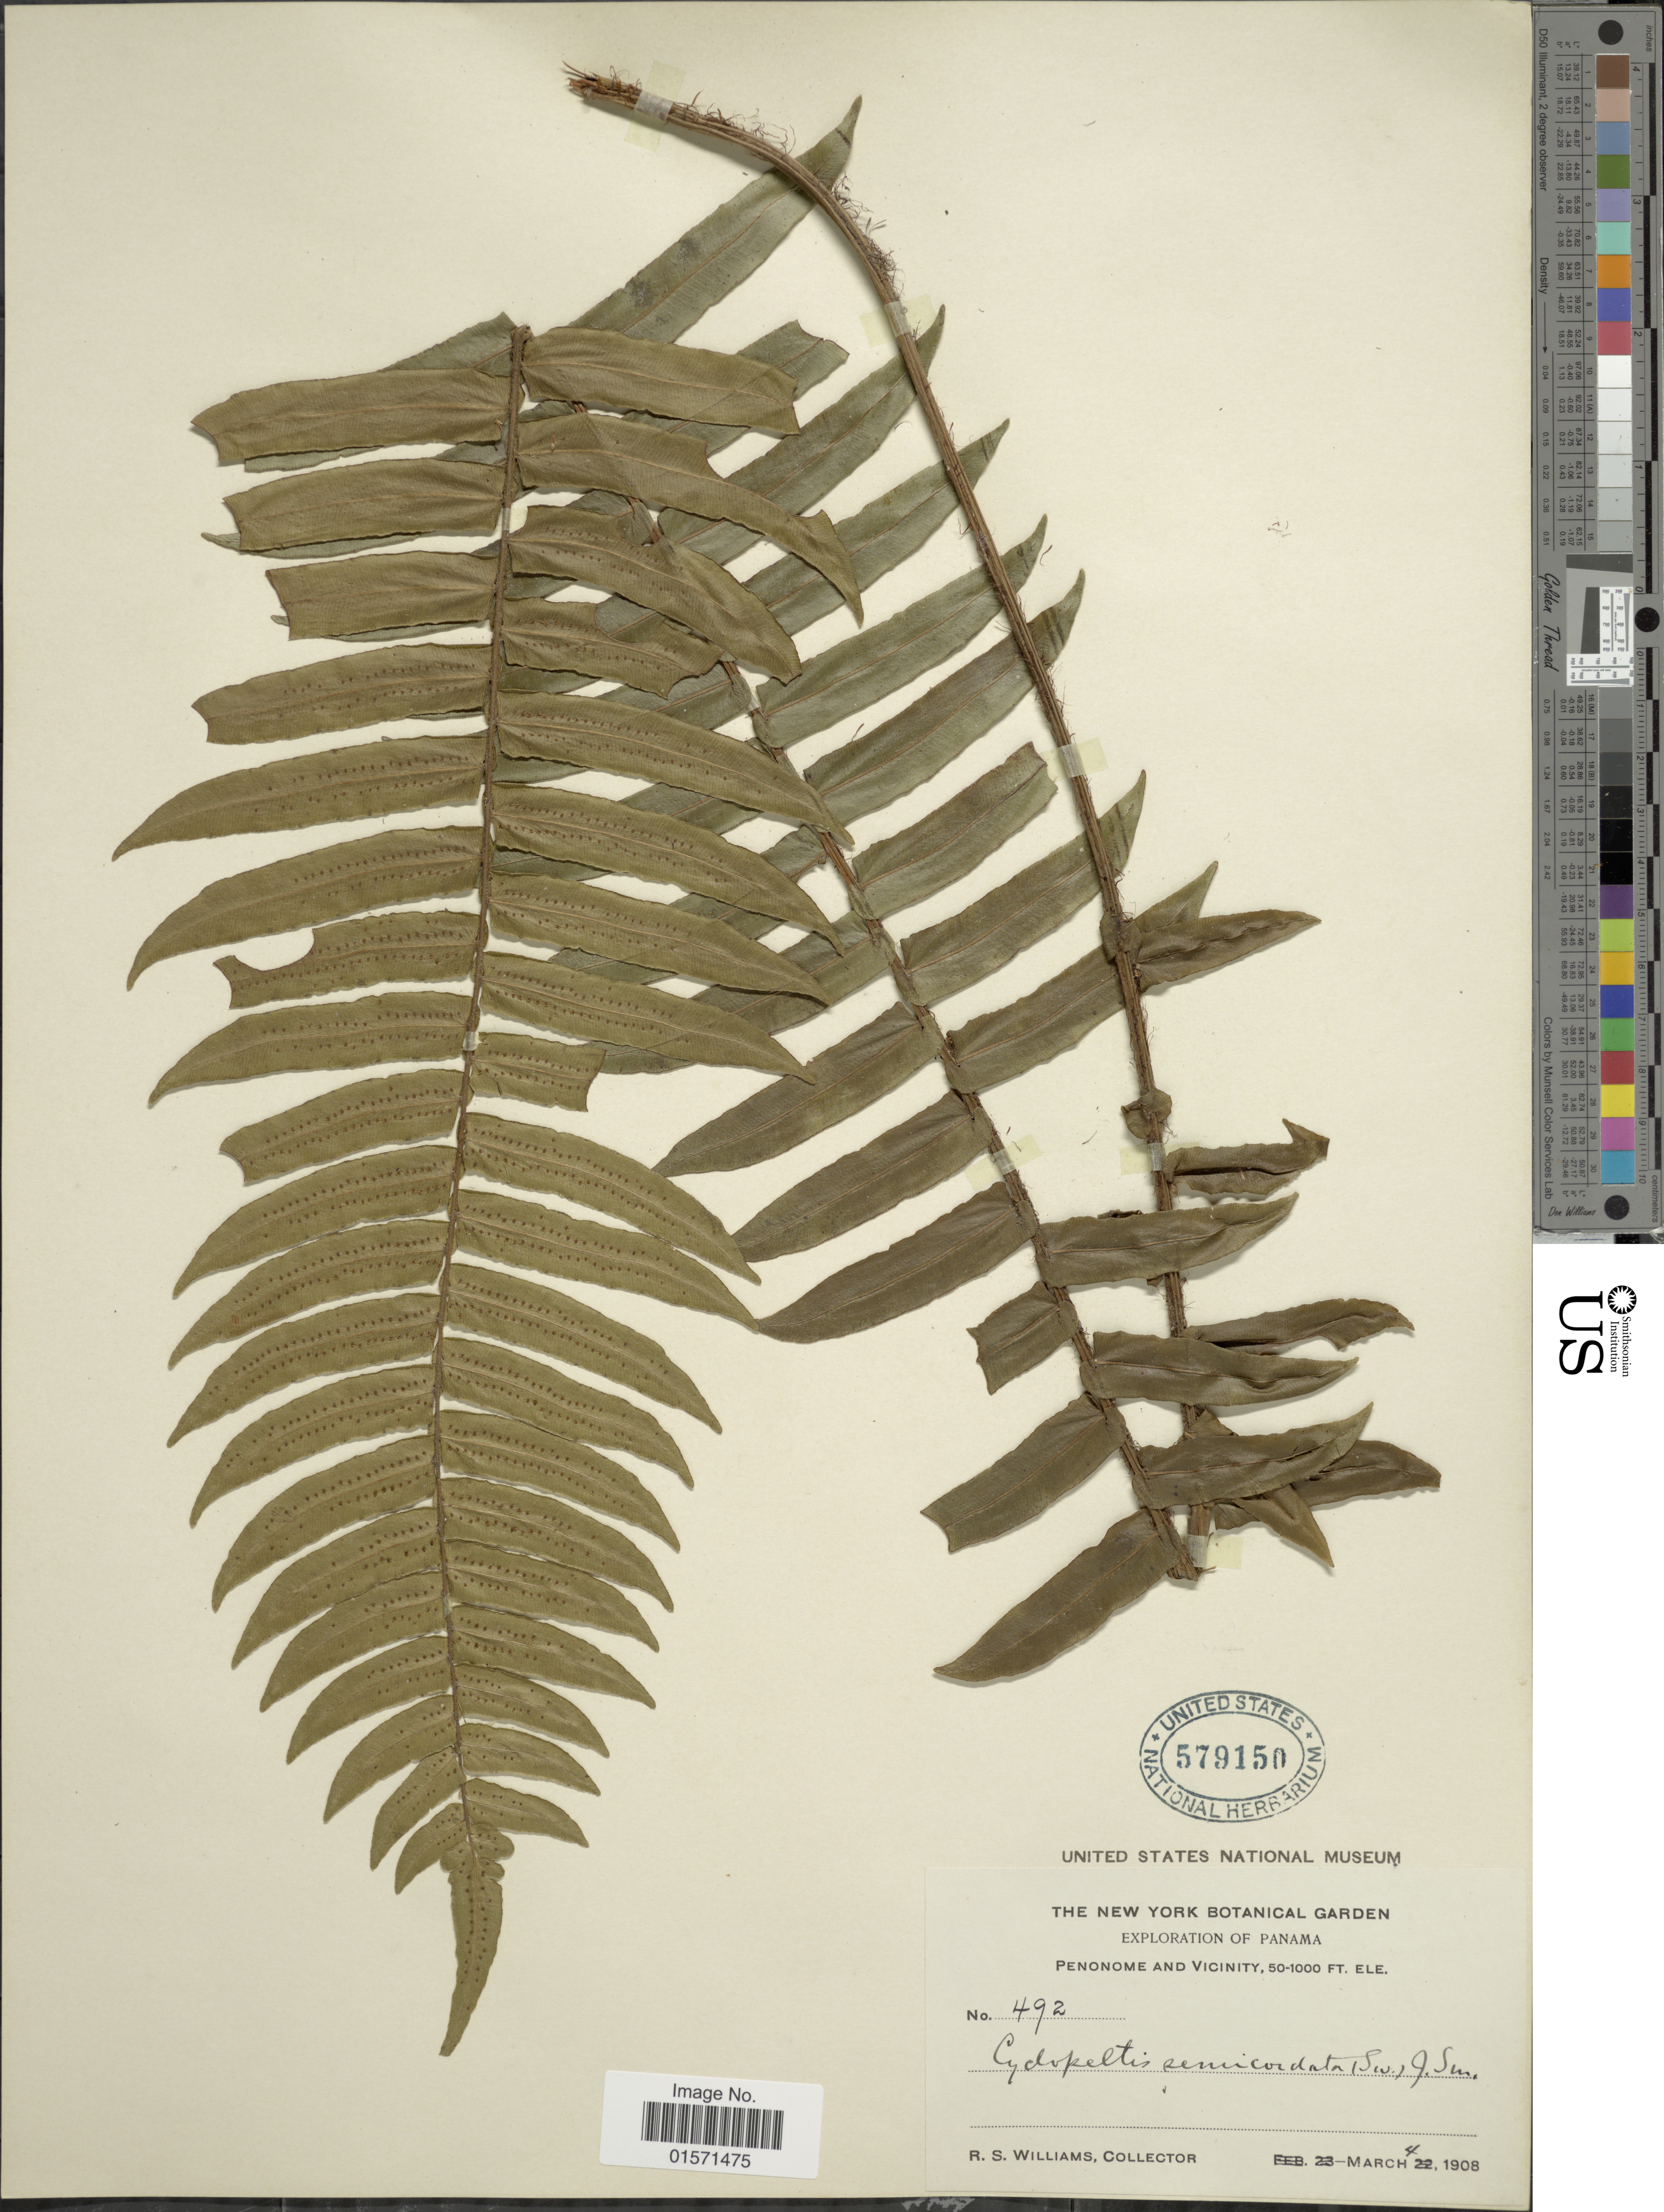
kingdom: Plantae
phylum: Tracheophyta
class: Polypodiopsida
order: Polypodiales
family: Lomariopsidaceae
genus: Cyclopeltis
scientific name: Cyclopeltis semicordata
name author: (Sw.) J. Sm.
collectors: R. S. Williams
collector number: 492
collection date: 1908-03-04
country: Panama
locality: Panama. Penonome and Vicinity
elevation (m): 15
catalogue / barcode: US 579150